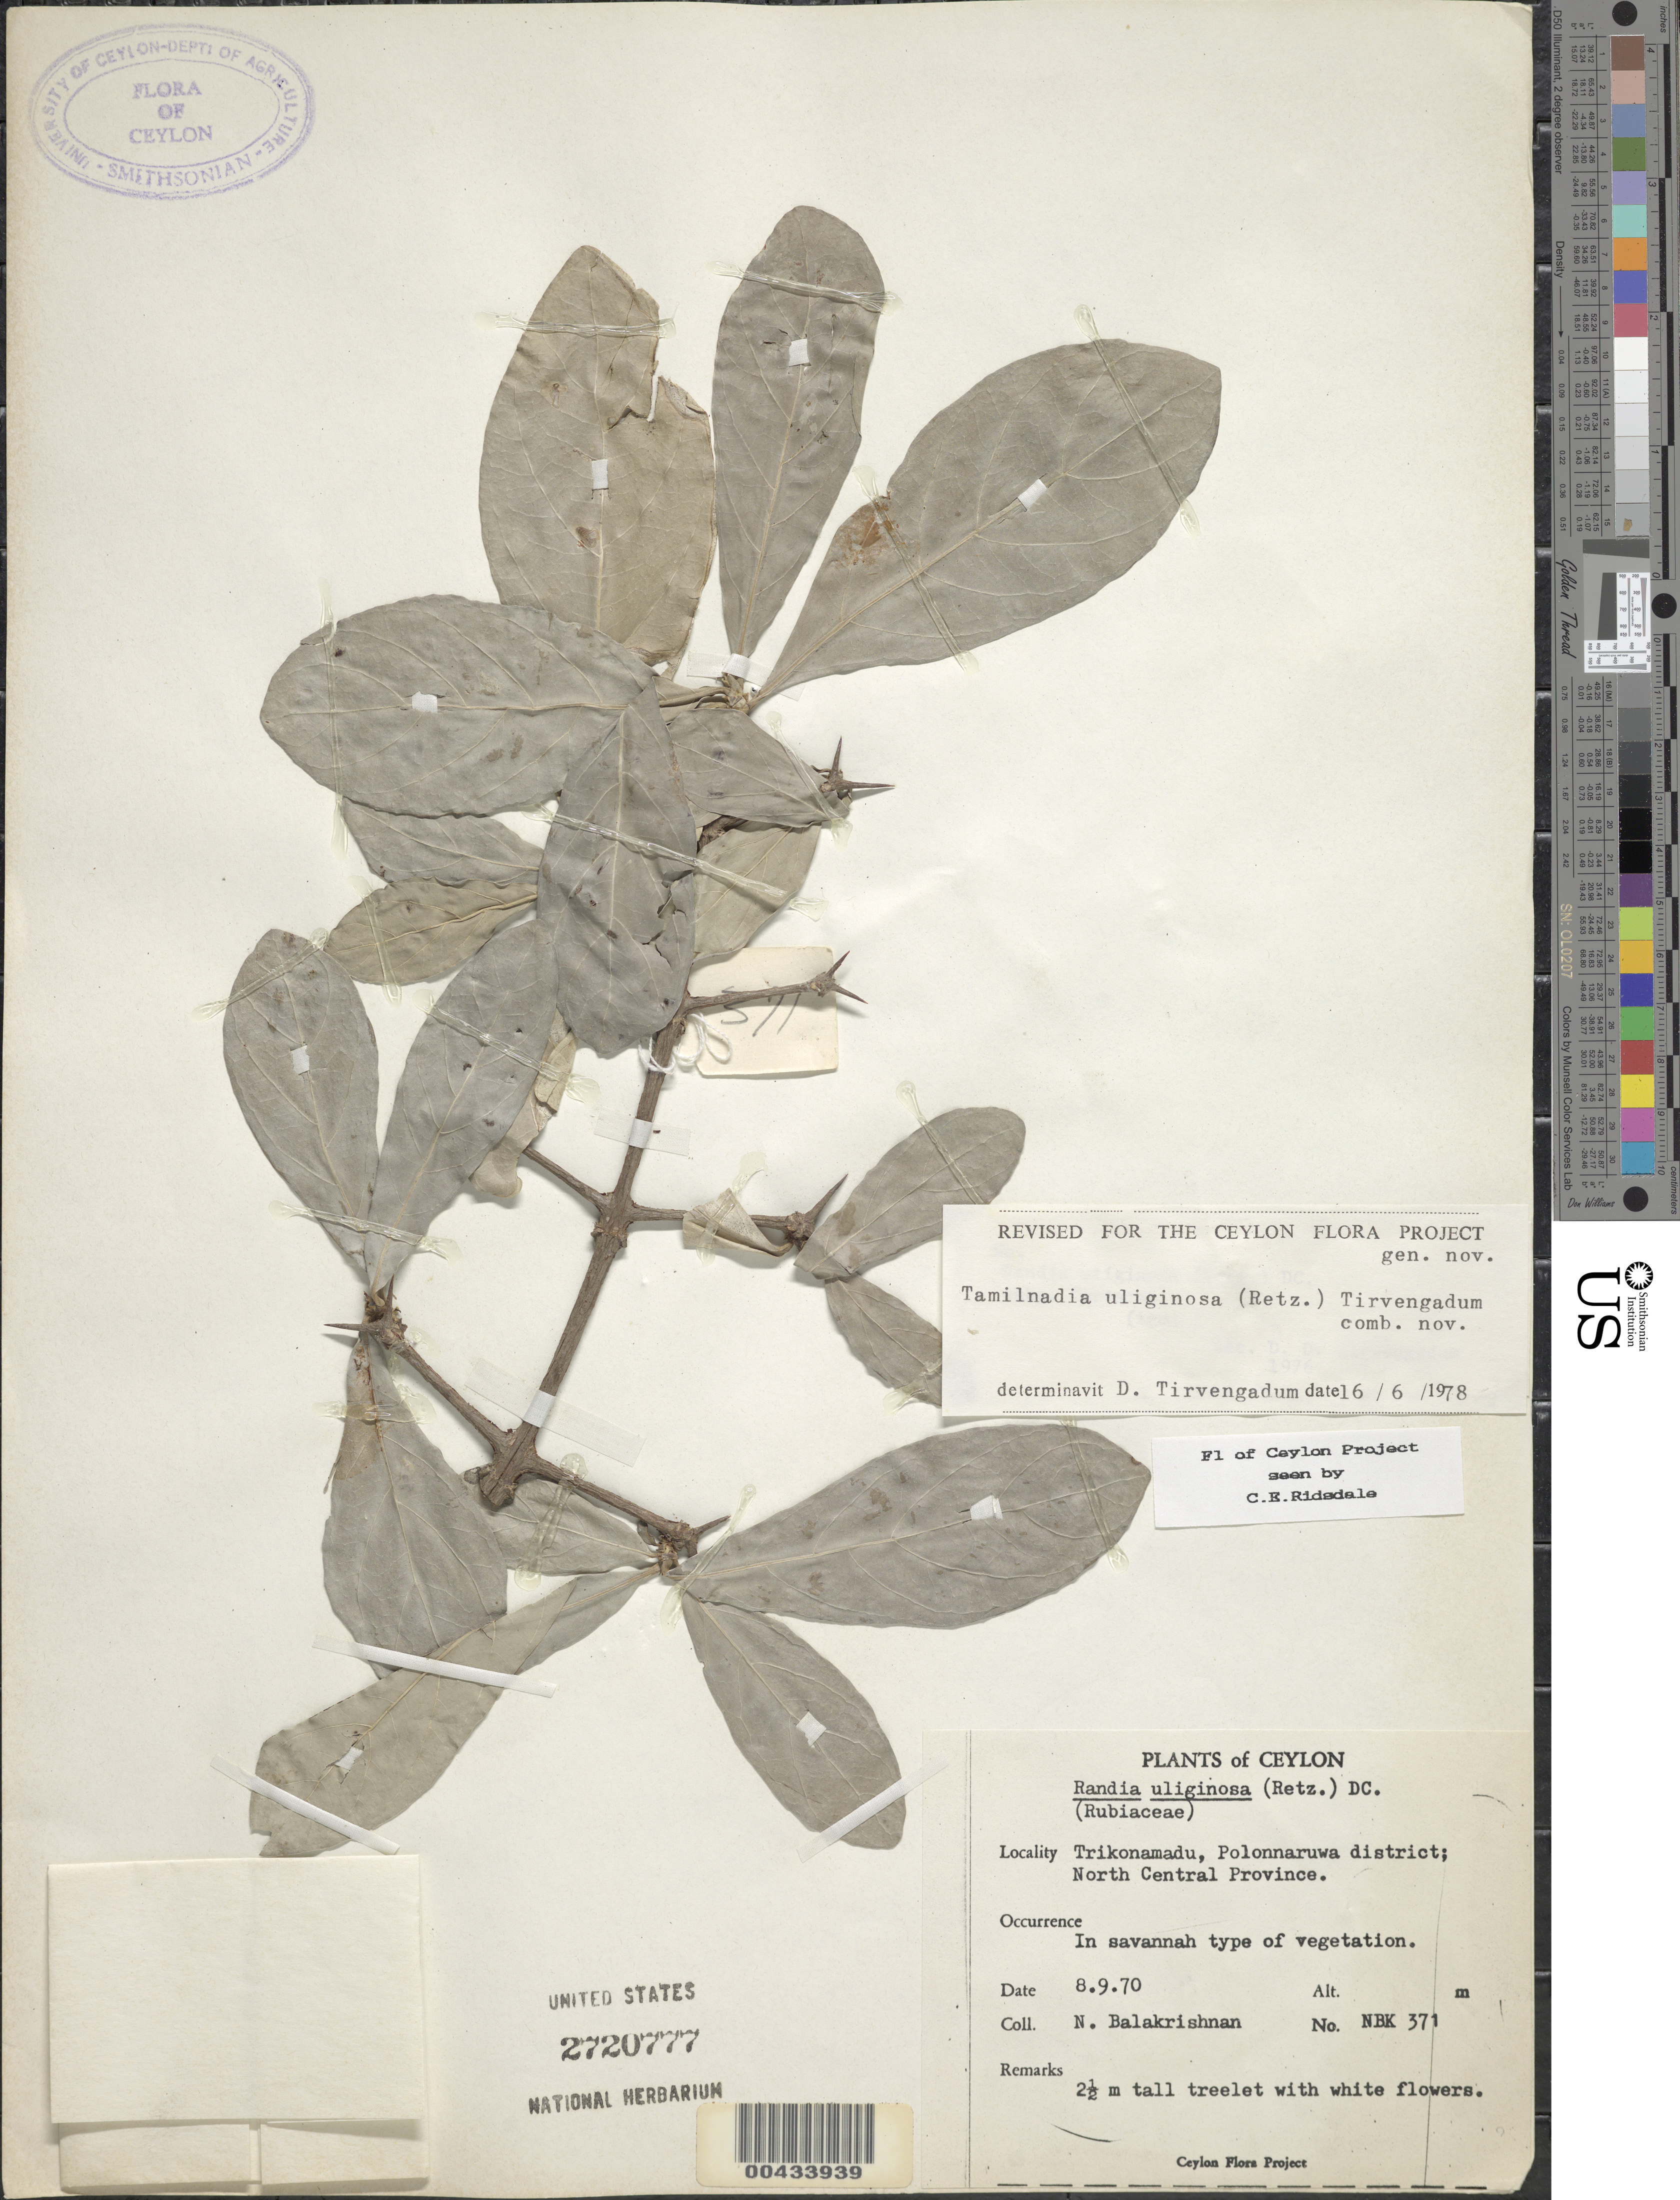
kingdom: Plantae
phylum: Tracheophyta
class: Magnoliopsida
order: Gentianales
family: Rubiaceae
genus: Tamilnadia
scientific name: Tamilnadia uliginosa (Retz.) Tirvengadum comb. nov.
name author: (Retz.) Tirveng.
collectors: N. Balakrishnan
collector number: NBK 371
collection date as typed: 08 Sep 1970 or 09 Aug 1970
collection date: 1970-08-09 or 1970-09-08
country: Sri Lanka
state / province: North Central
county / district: Polonnaruwa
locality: Trikonamadu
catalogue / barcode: US 2720777